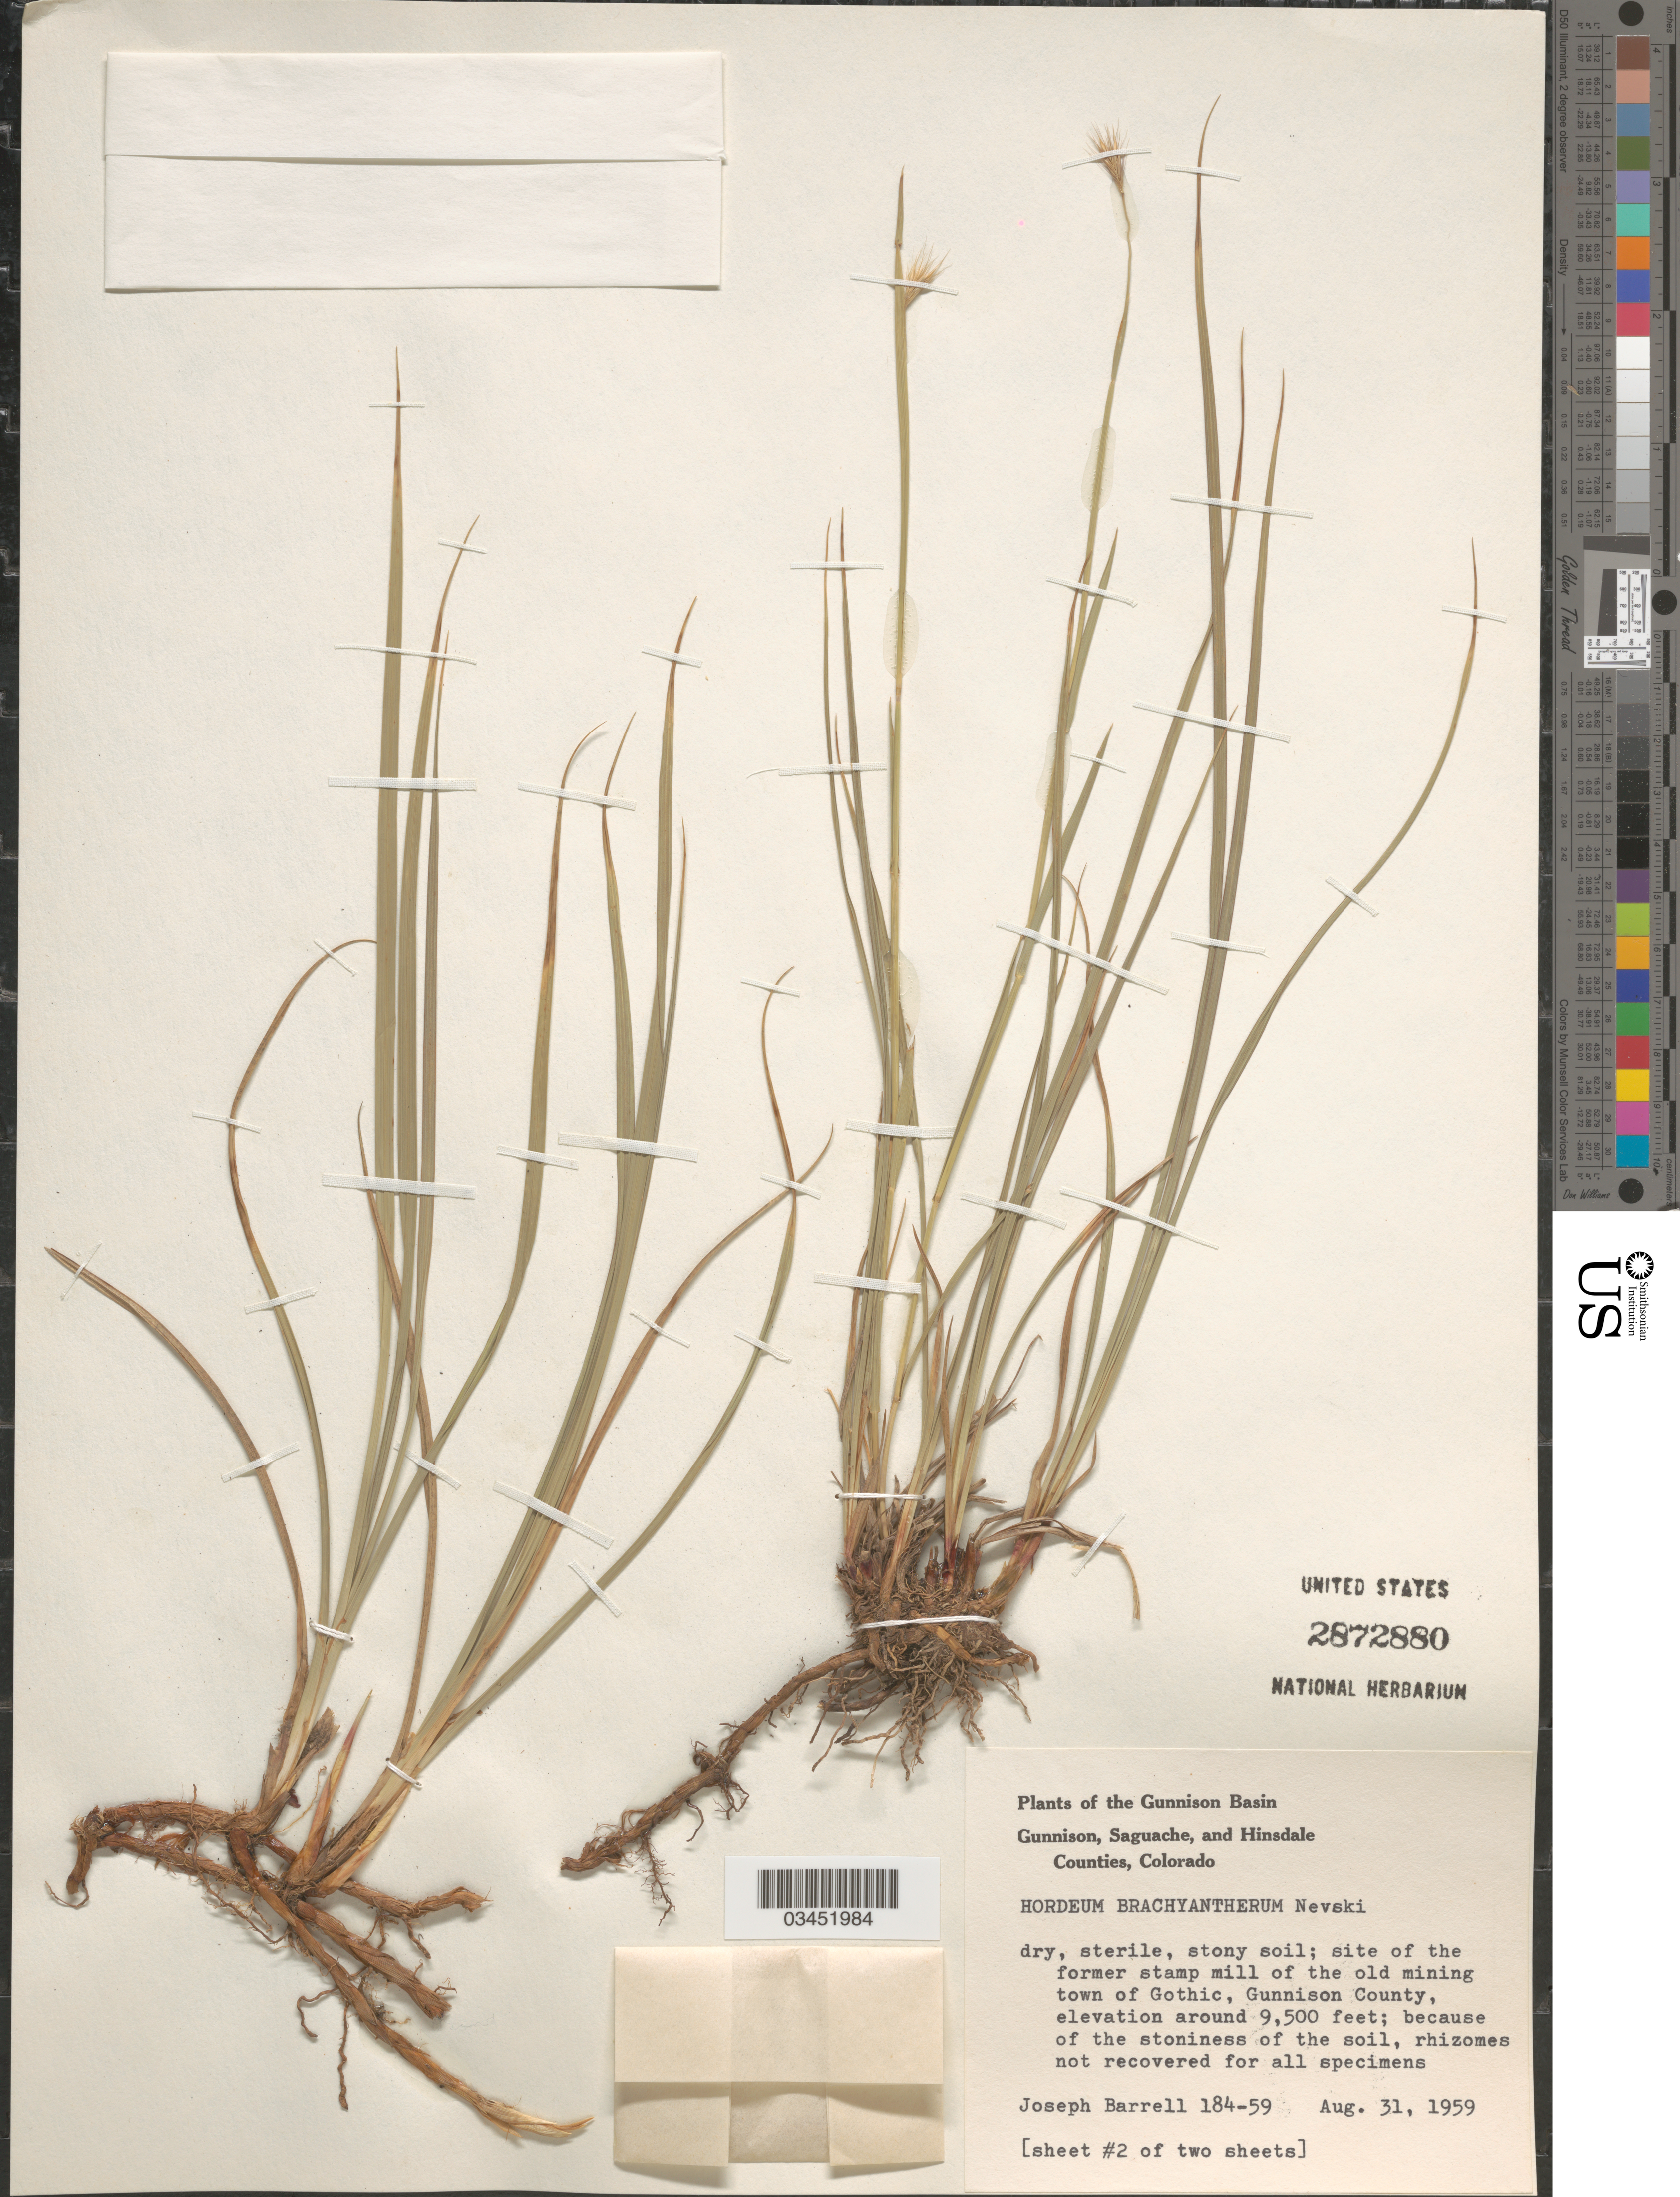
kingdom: Plantae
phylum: Tracheophyta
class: Liliopsida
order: Poales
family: Poaceae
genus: Hordeum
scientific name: Hordeum brachyantherum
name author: Nevski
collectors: J. Barrell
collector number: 184-59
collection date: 1959-08-31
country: United States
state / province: Colorado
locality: Gunnison Basin. Site of the former stamp mill of the old mining town of Gothic, Gunnison County.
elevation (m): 2896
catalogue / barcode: US 2872880